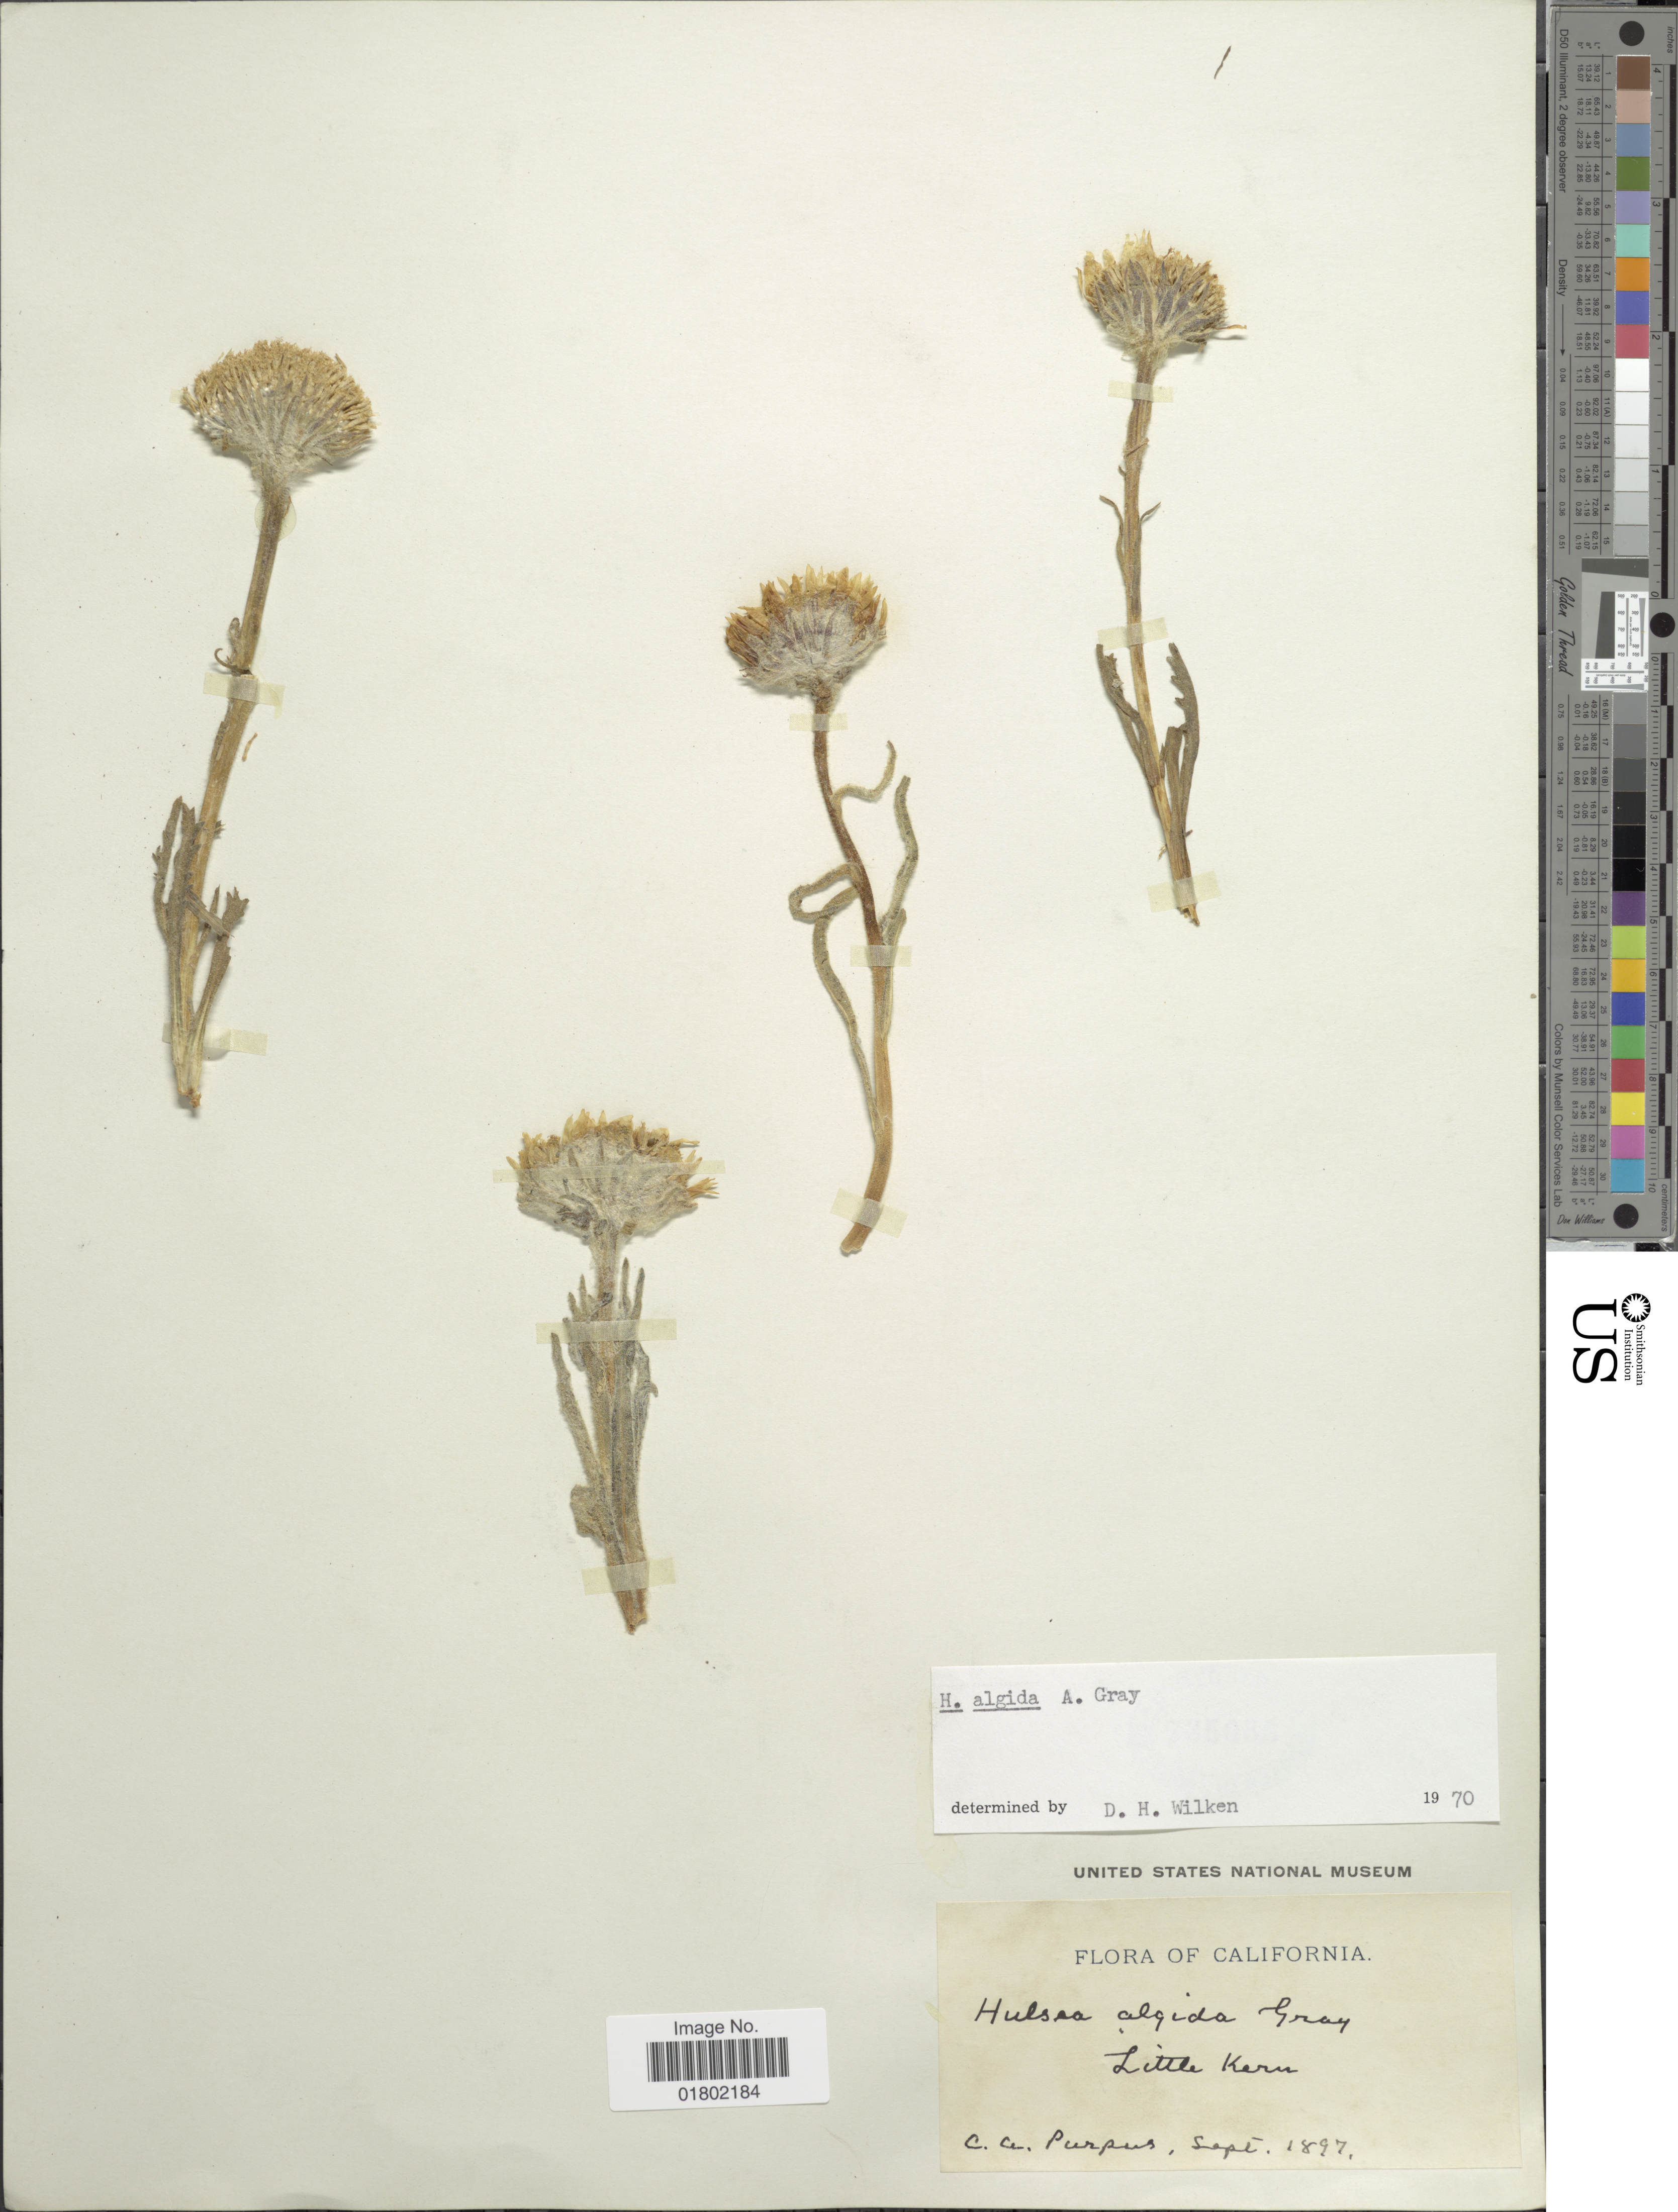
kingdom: Plantae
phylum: Tracheophyta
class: Magnoliopsida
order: Asterales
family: Asteraceae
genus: Hulsea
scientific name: Hulsea algida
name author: A. Gray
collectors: C. A. Purpus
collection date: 1897-09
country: United States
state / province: California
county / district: Kern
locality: Little Kern